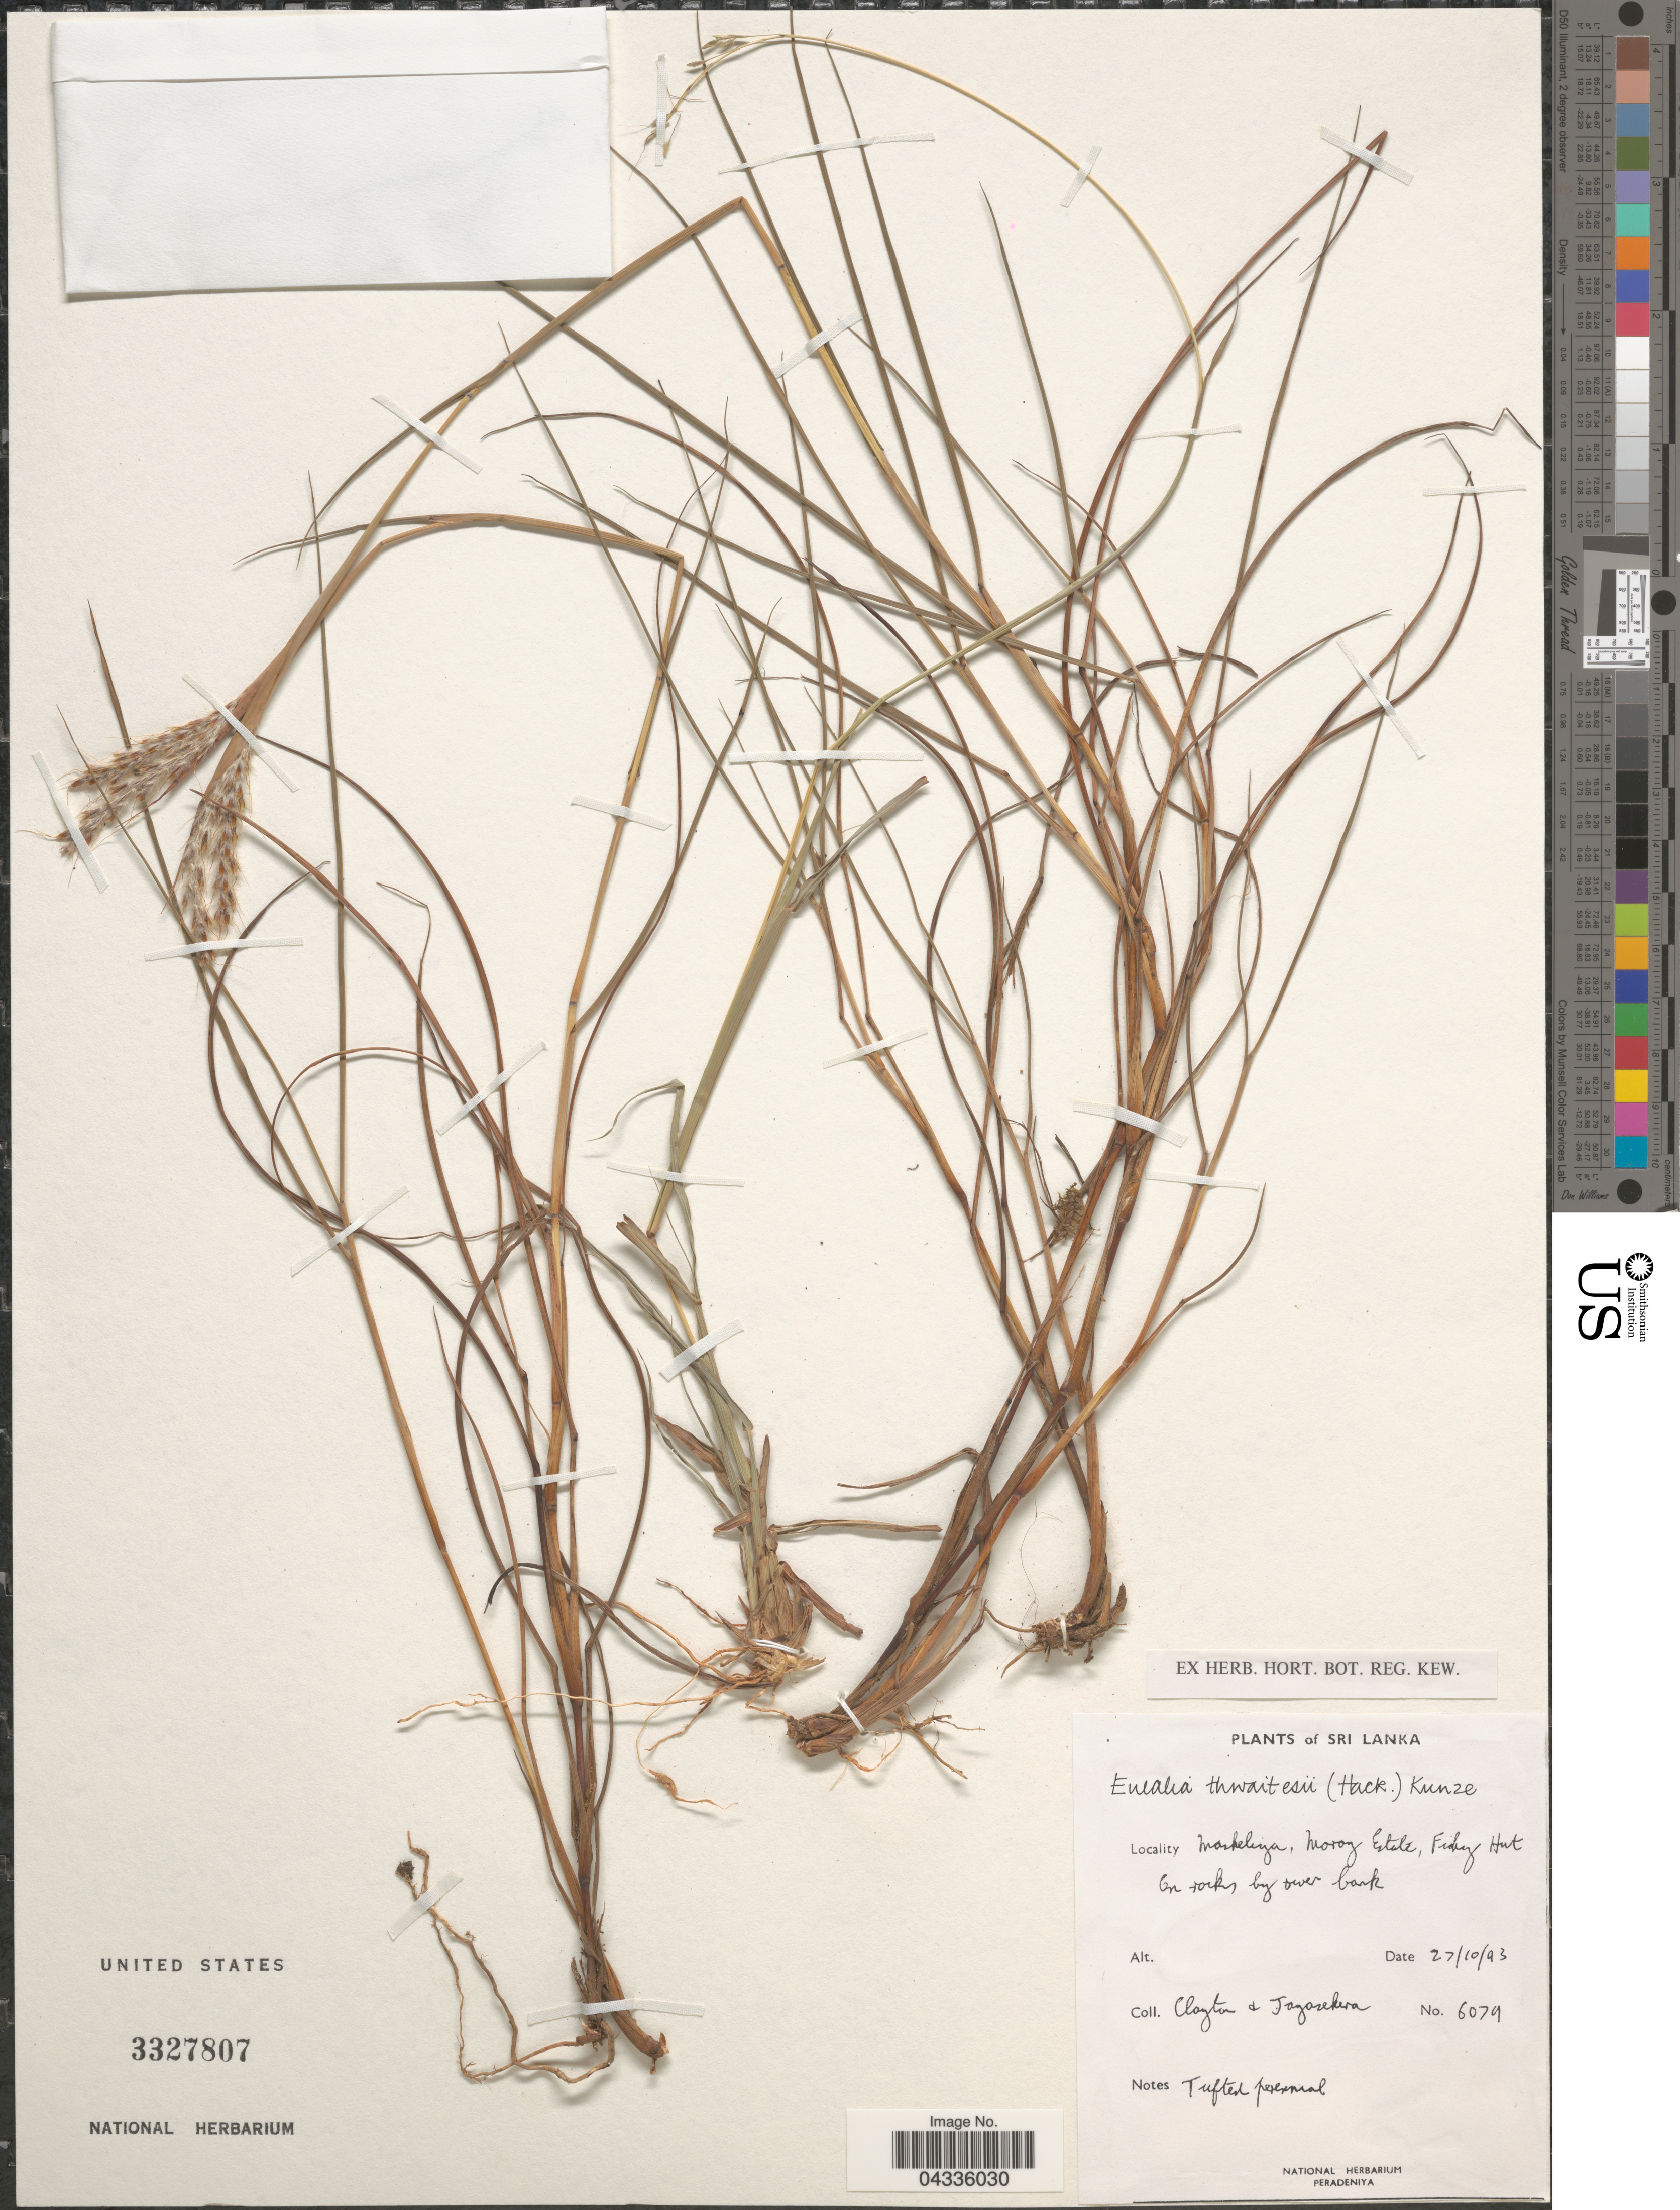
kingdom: Plantae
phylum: Tracheophyta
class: Liliopsida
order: Poales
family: Poaceae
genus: Eulalia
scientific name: Eulalia thwaitesii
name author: (Hack.) Kuntze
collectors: Clayton & -. Jayasekera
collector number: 6079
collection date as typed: Transcribed d/m/y: 27/10/93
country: Sri Lanka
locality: Maskeliya, Moray Estate, Fishing Hut. On rocks by ower [interpreted] bank.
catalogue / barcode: US 3327807